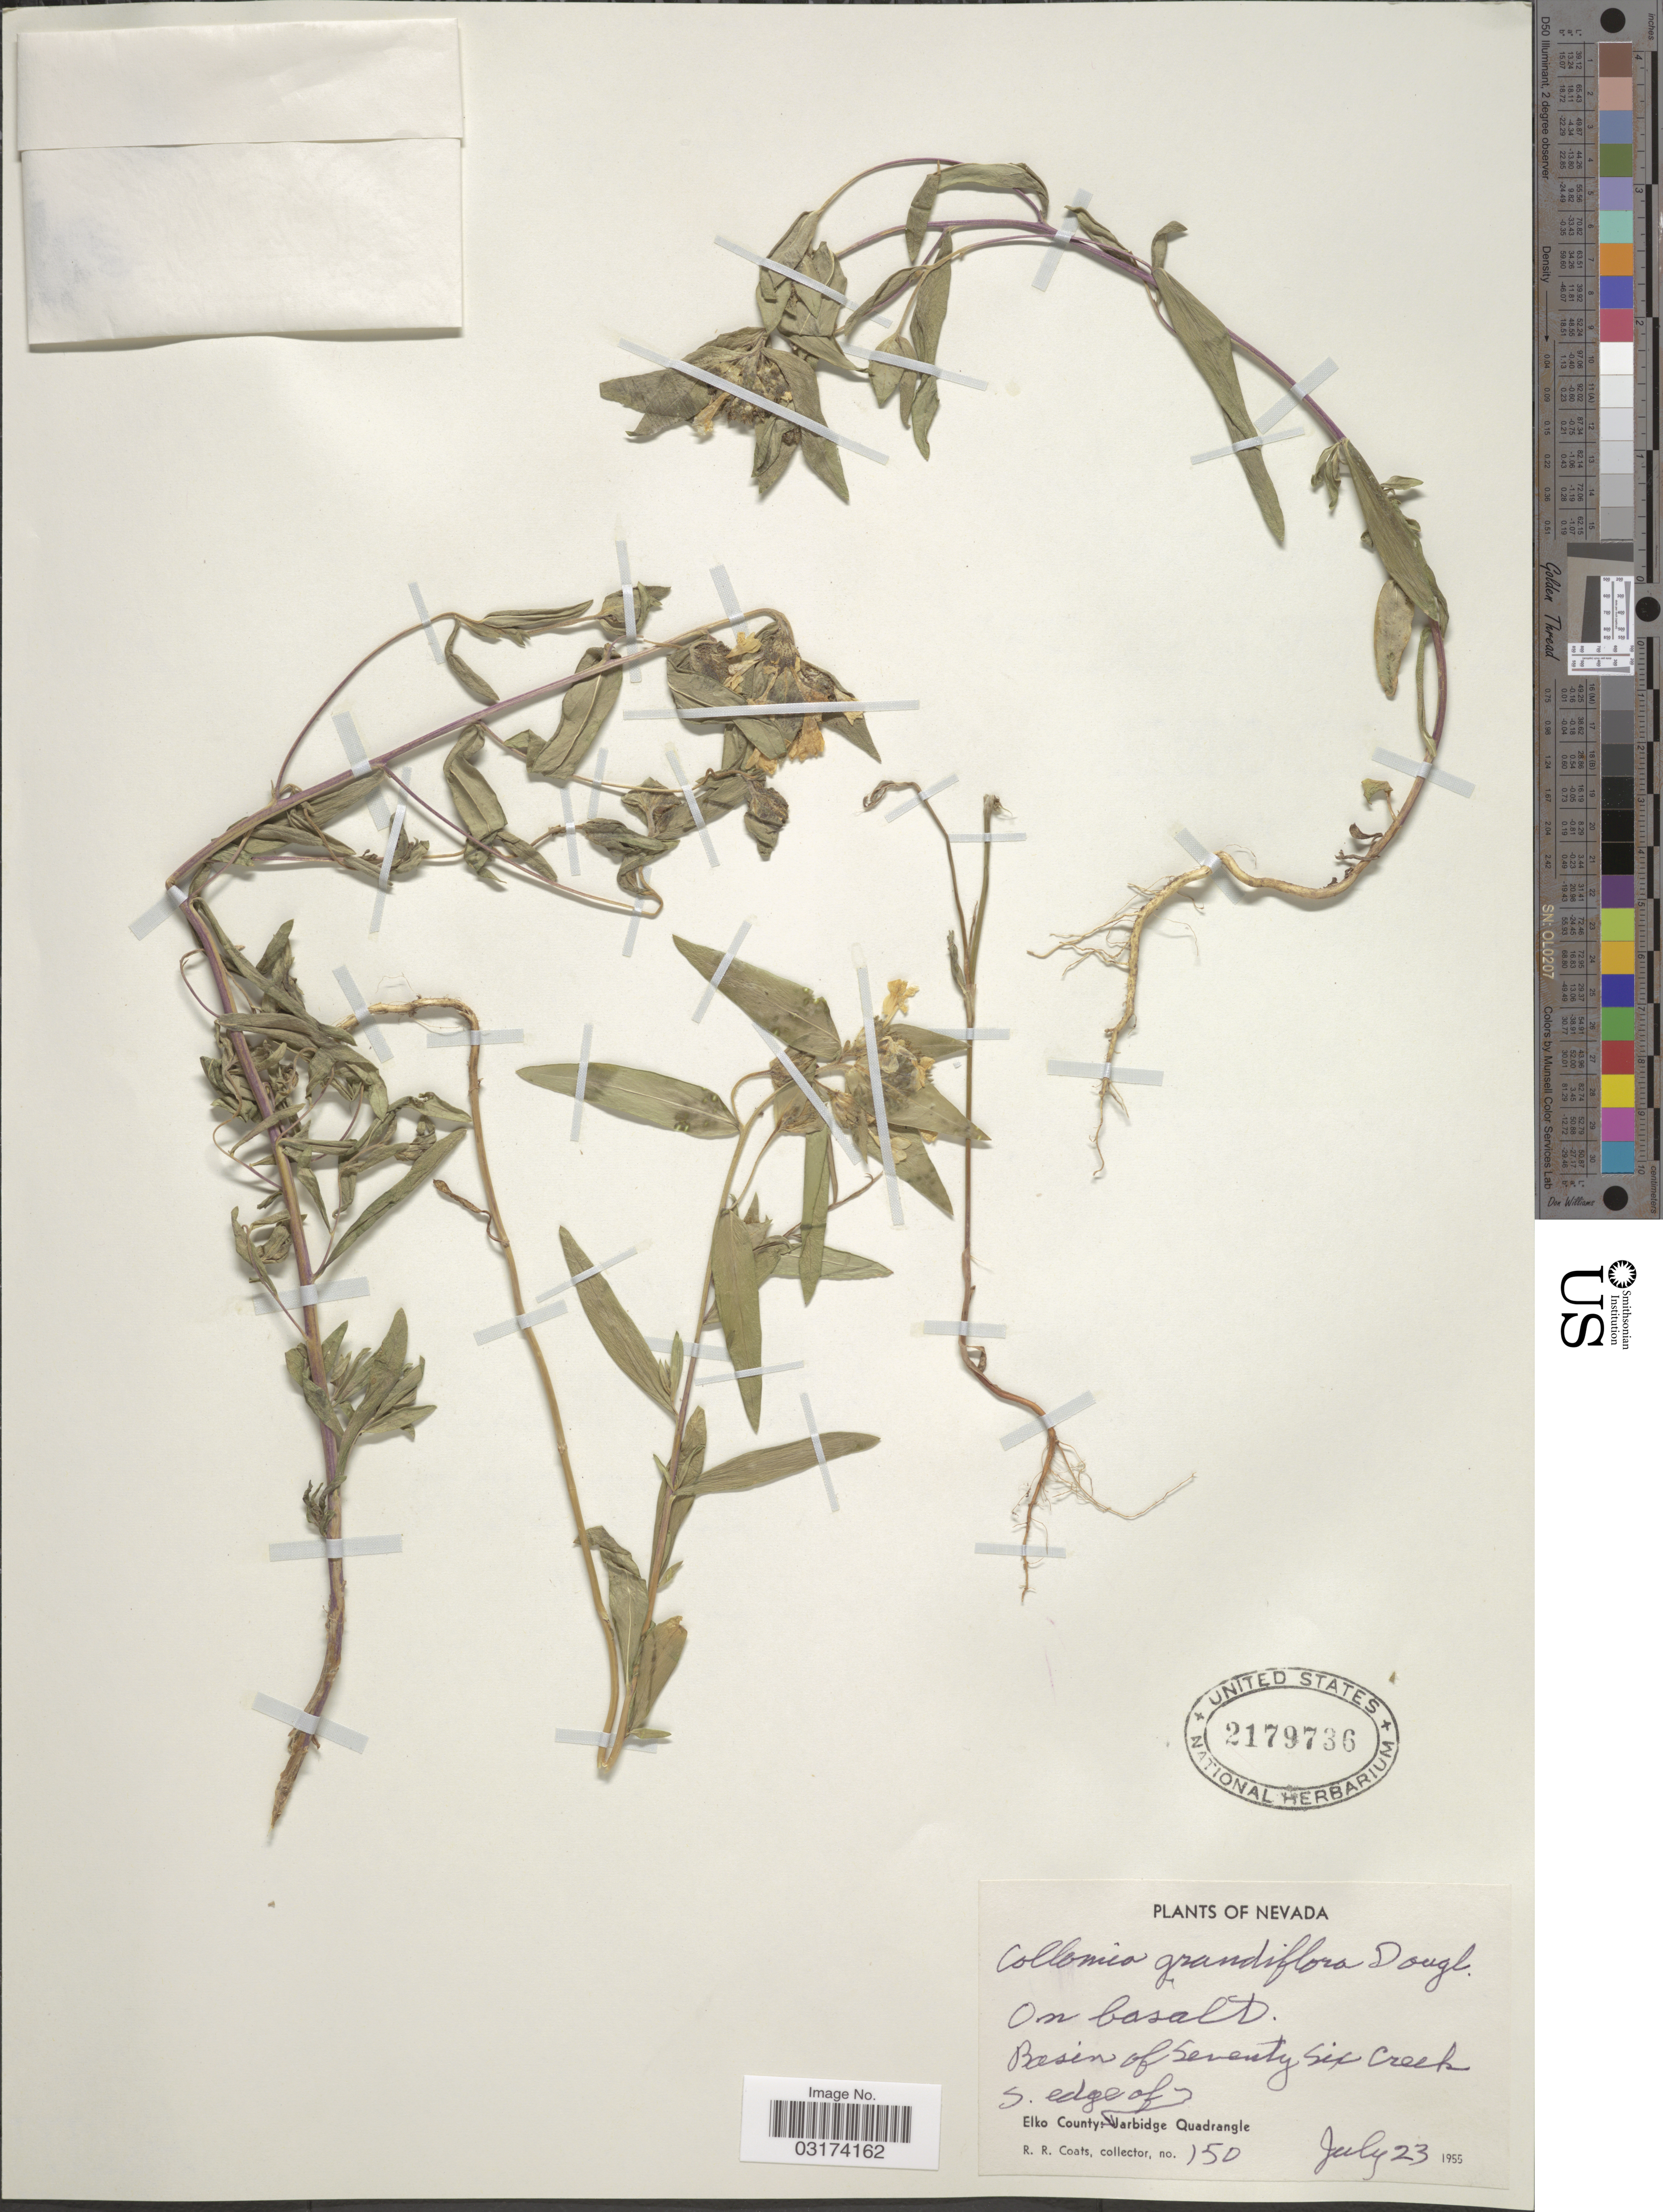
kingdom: Plantae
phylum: Tracheophyta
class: Magnoliopsida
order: Ericales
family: Polemoniaceae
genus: Collomia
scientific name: Collomia grandiflora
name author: Douglas ex Lindl.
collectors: R. Coats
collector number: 150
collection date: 1955-07-23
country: United States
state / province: Nevada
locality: Basin of Seventy Six Creek, Elko County: S. edge of Jarbidge Quadrangle.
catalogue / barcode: US 2179736